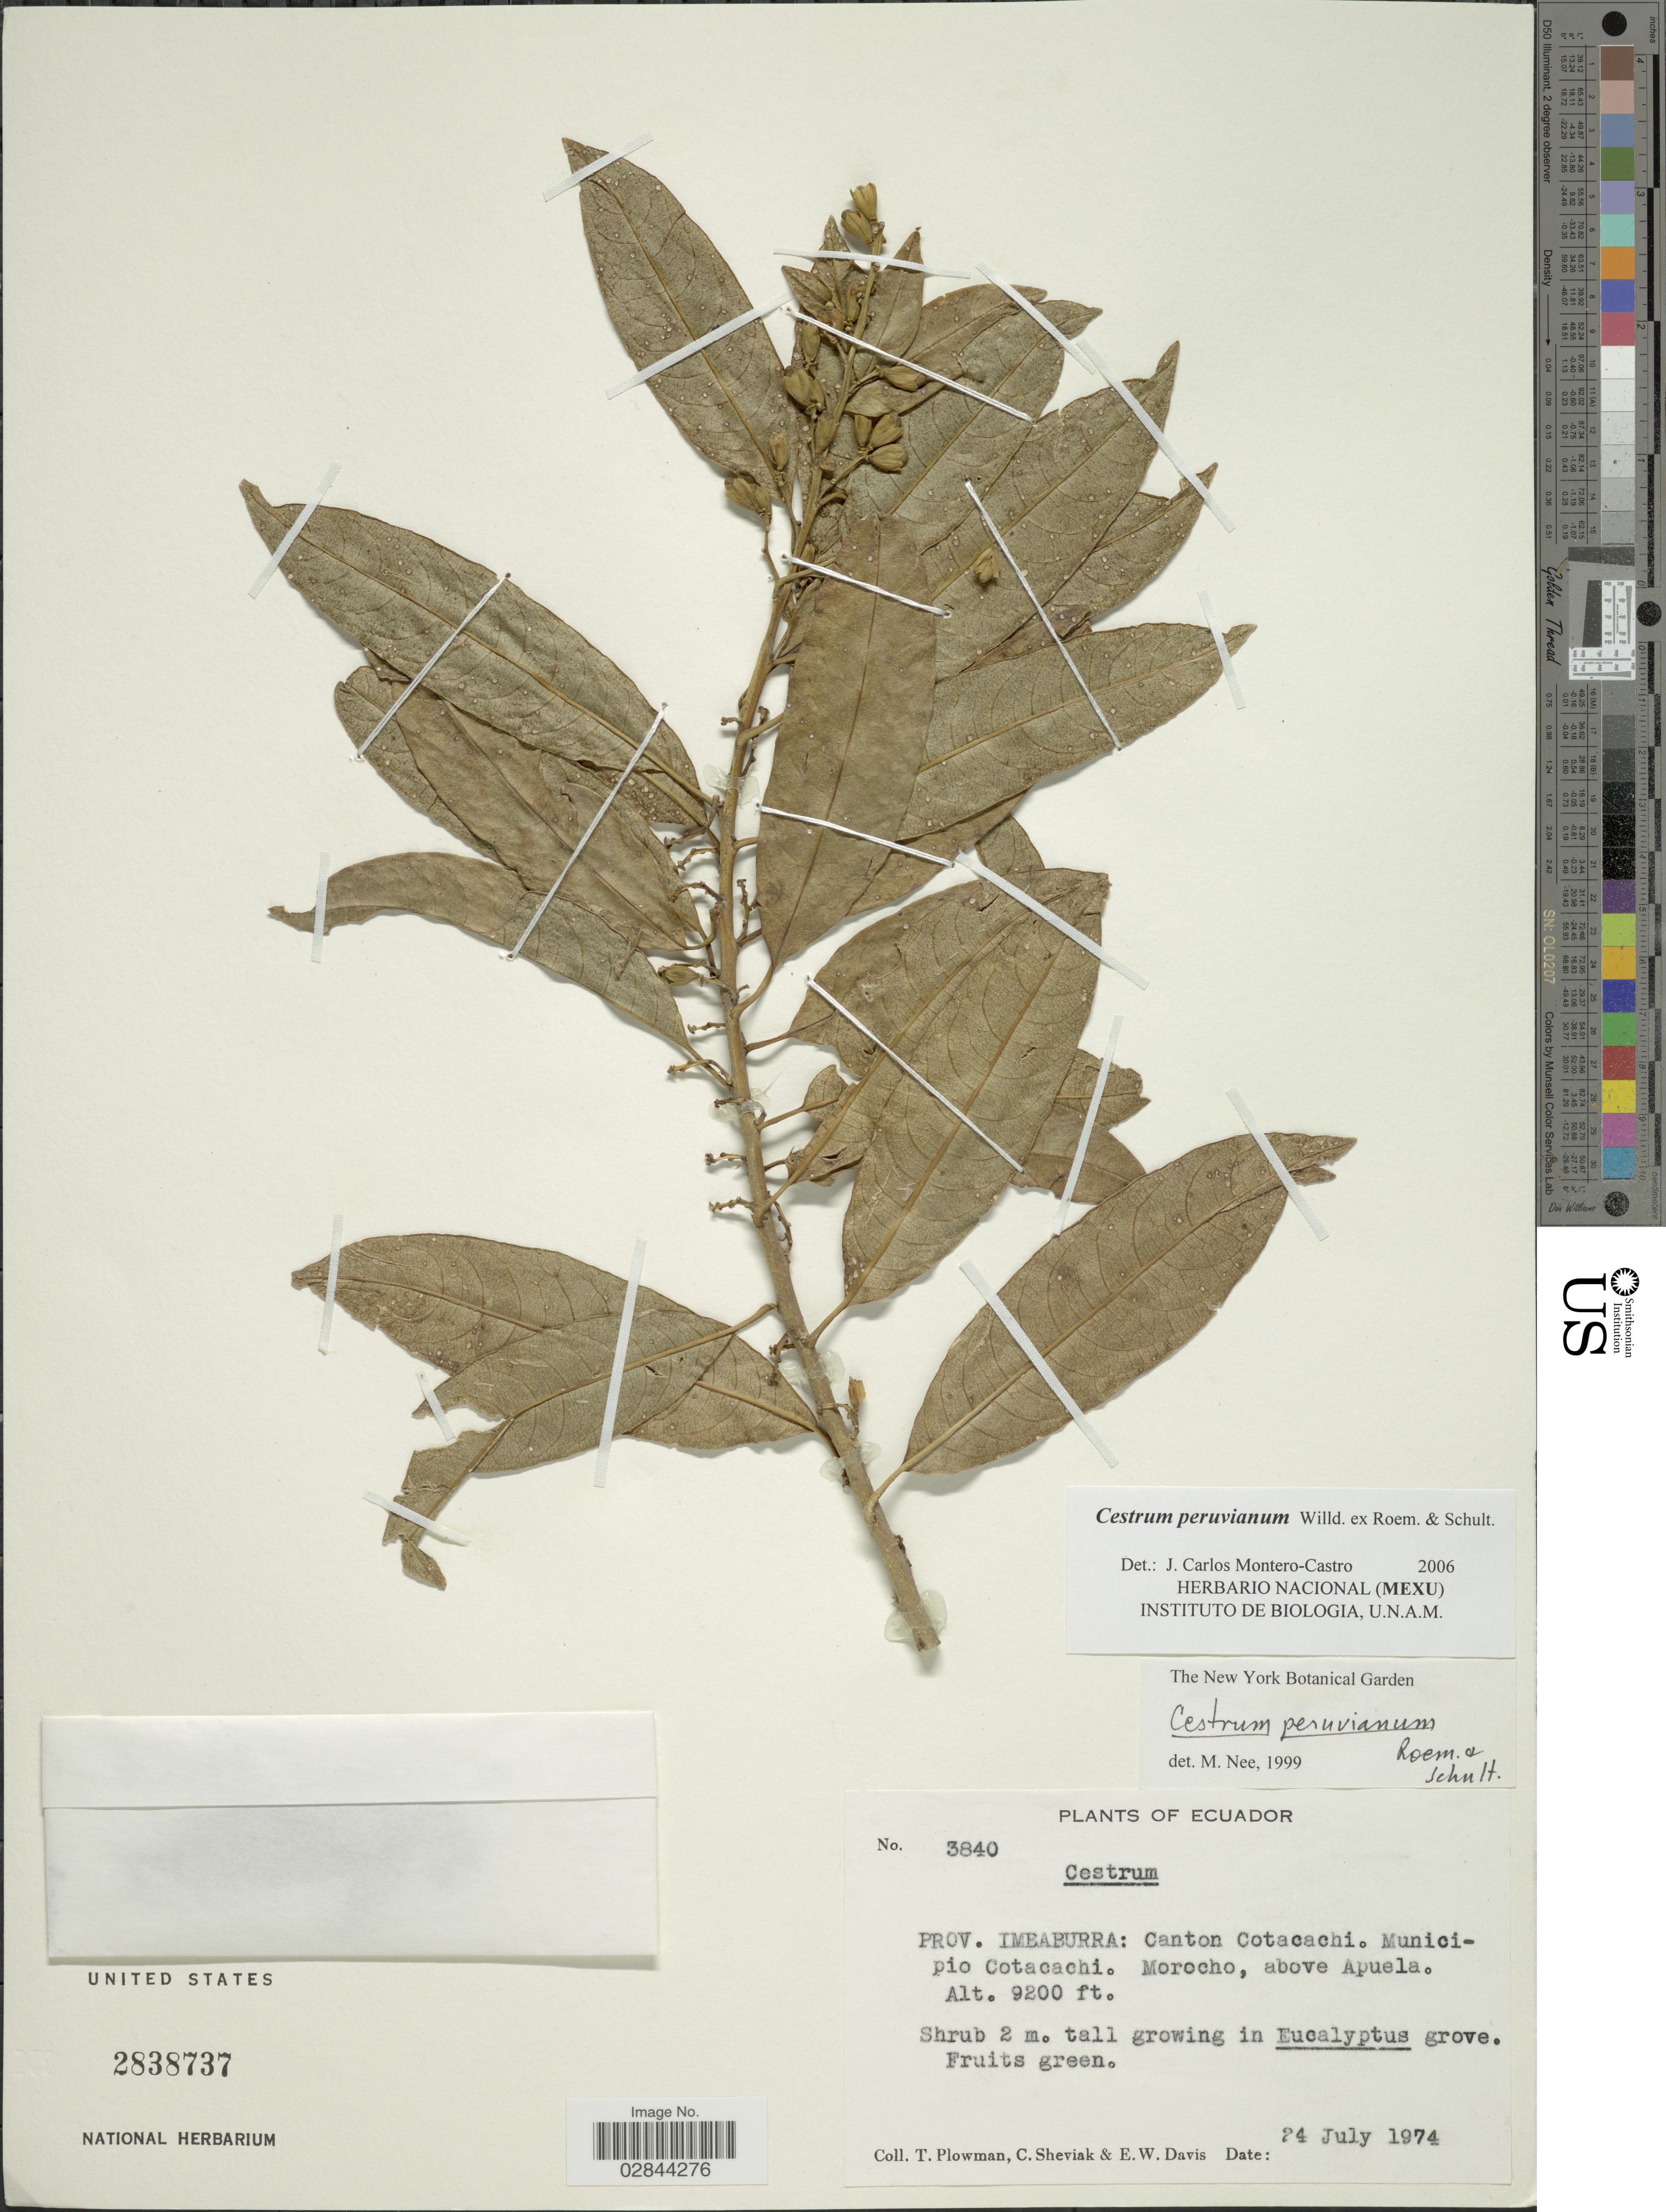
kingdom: Plantae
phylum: Tracheophyta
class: Magnoliopsida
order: Solanales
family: Solanaceae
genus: Cestrum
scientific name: Cestrum affine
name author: Kunth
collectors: T. Plowman, C. J. Sheviak & E. W. Davis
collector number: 3840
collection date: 1974-07-24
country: Ecuador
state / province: Imbabura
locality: Canton Cotacachi, Municipio Cotacachi, Morocho, above Apuela.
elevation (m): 2804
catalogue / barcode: US 2838737